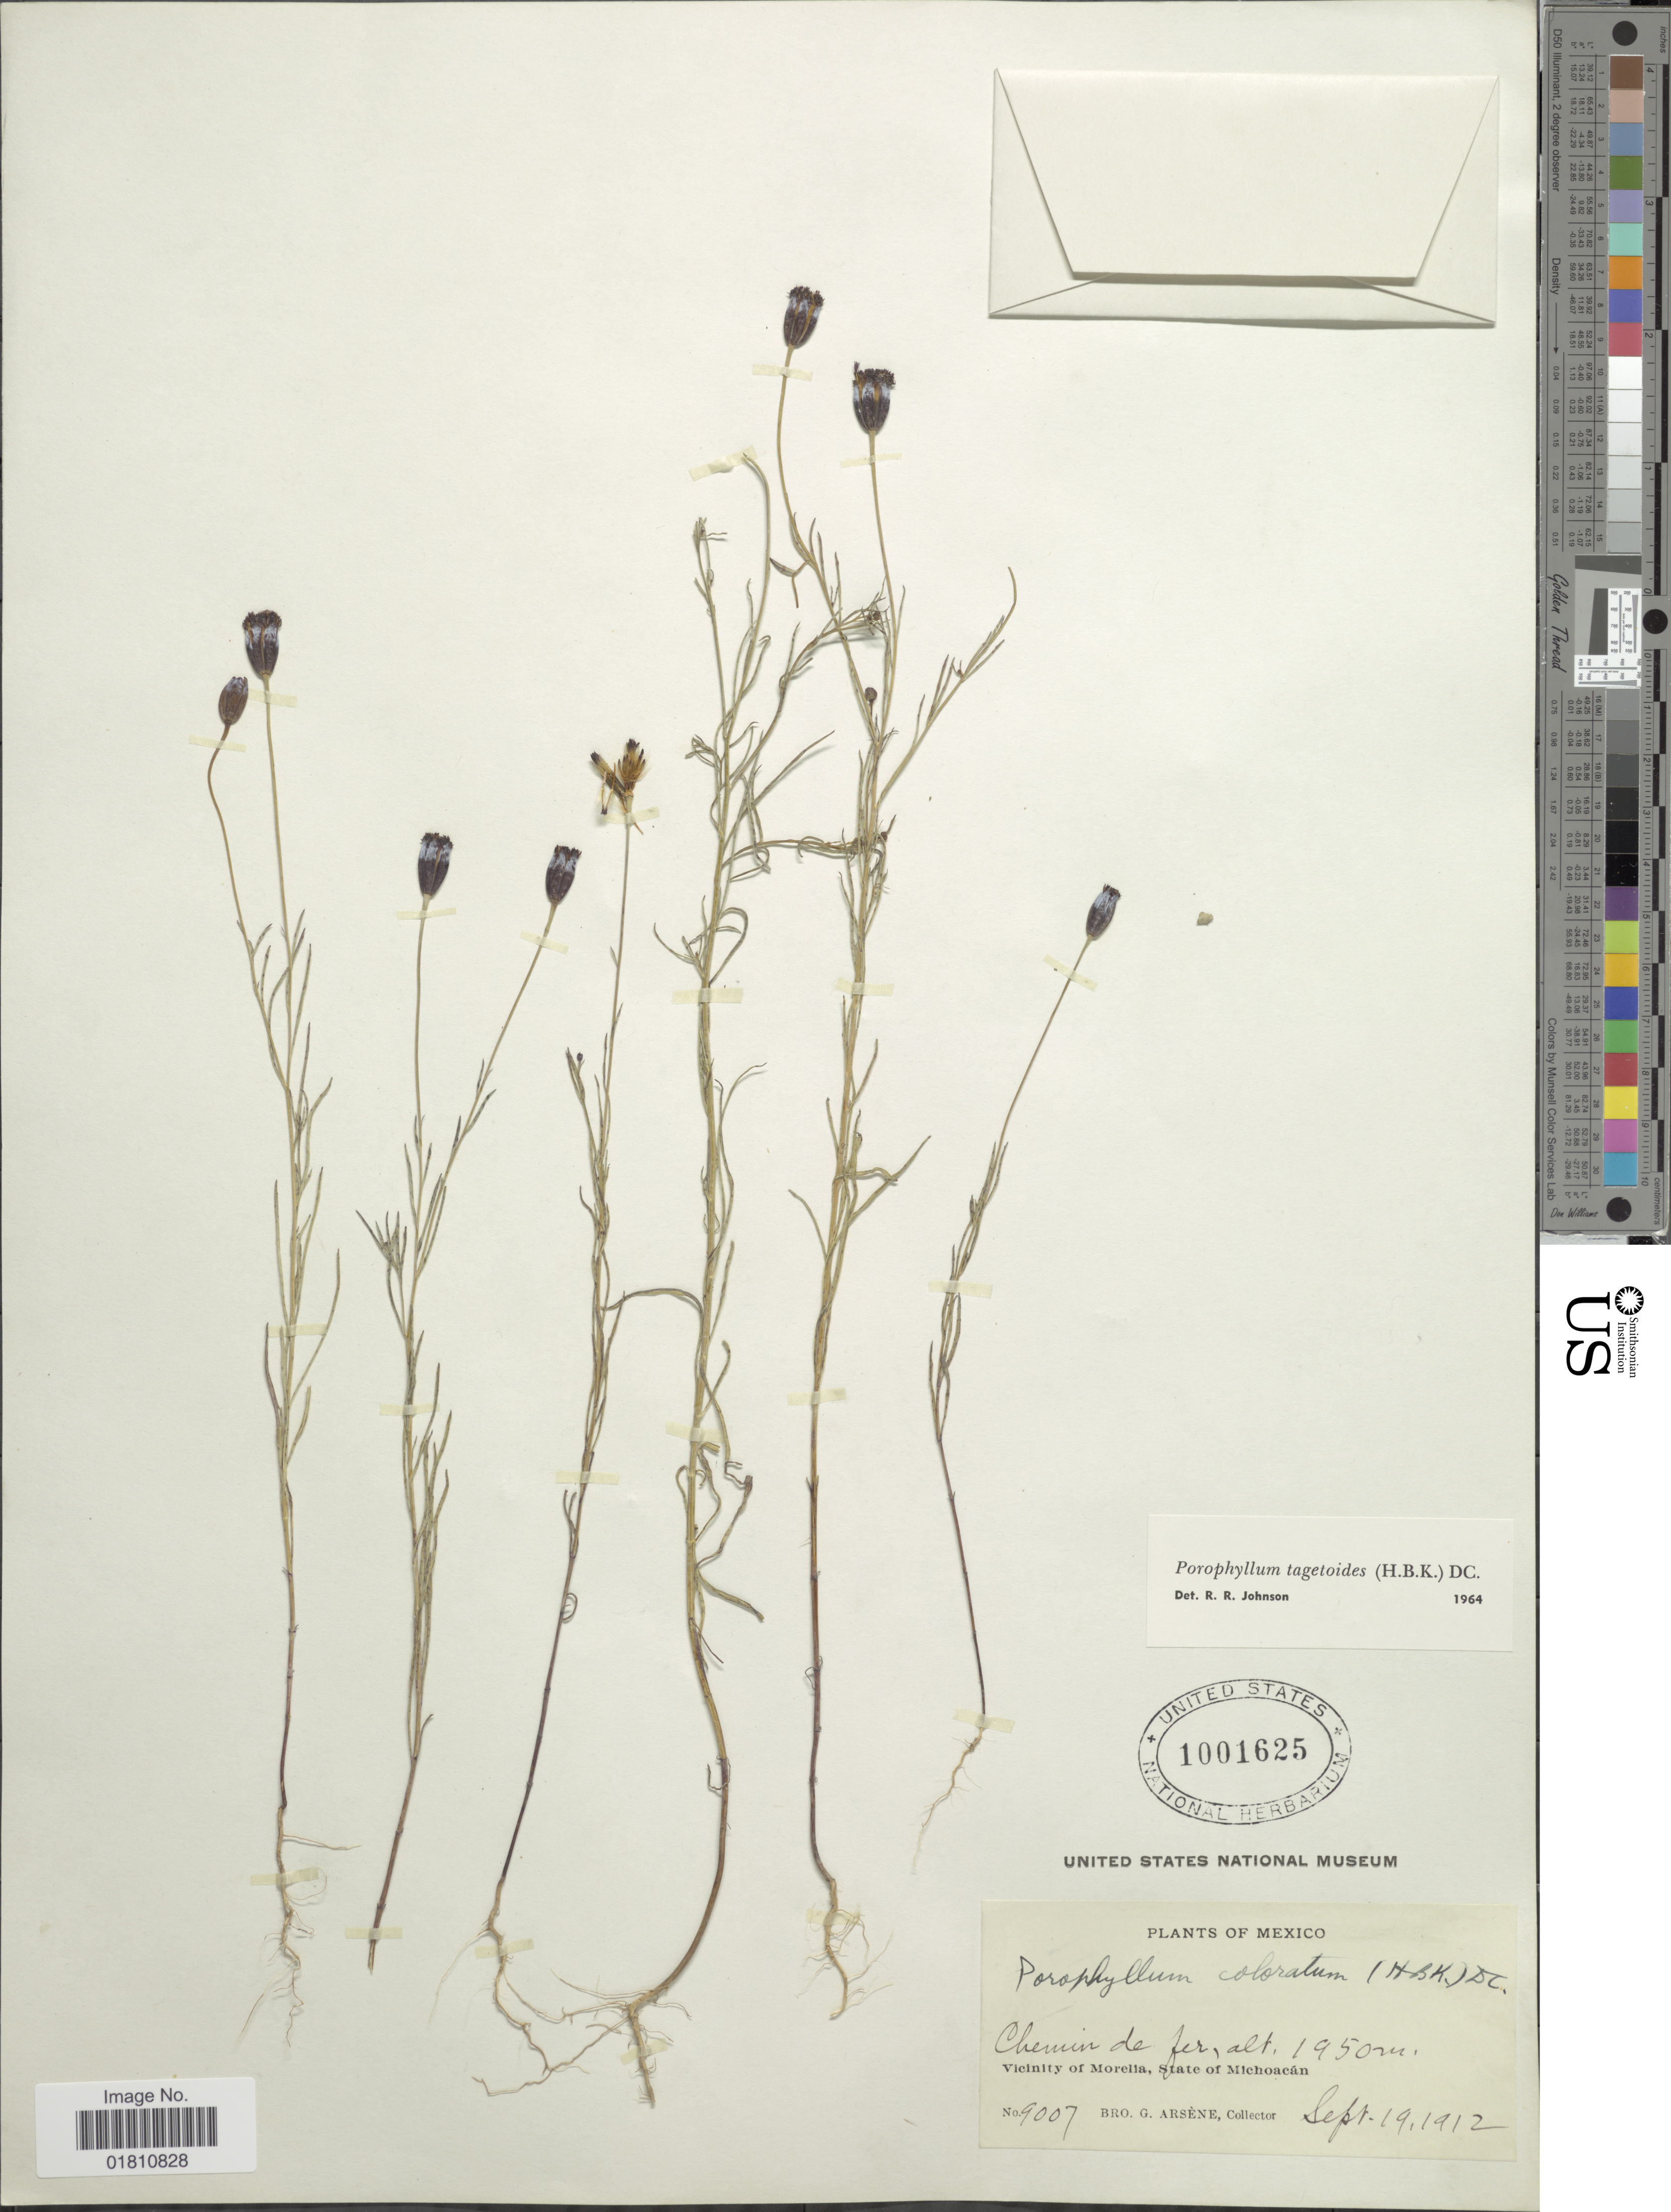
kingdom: Plantae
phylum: Tracheophyta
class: Magnoliopsida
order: Asterales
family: Asteraceae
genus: Porophyllum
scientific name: Porophyllum tagetoides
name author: (Kunth) DC.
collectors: Bro. G. Arsène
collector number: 9007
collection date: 1912-09-19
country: Mexico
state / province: Michoacán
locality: Chemin de fer, vicinity of Morelia.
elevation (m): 1950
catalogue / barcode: US 1001625